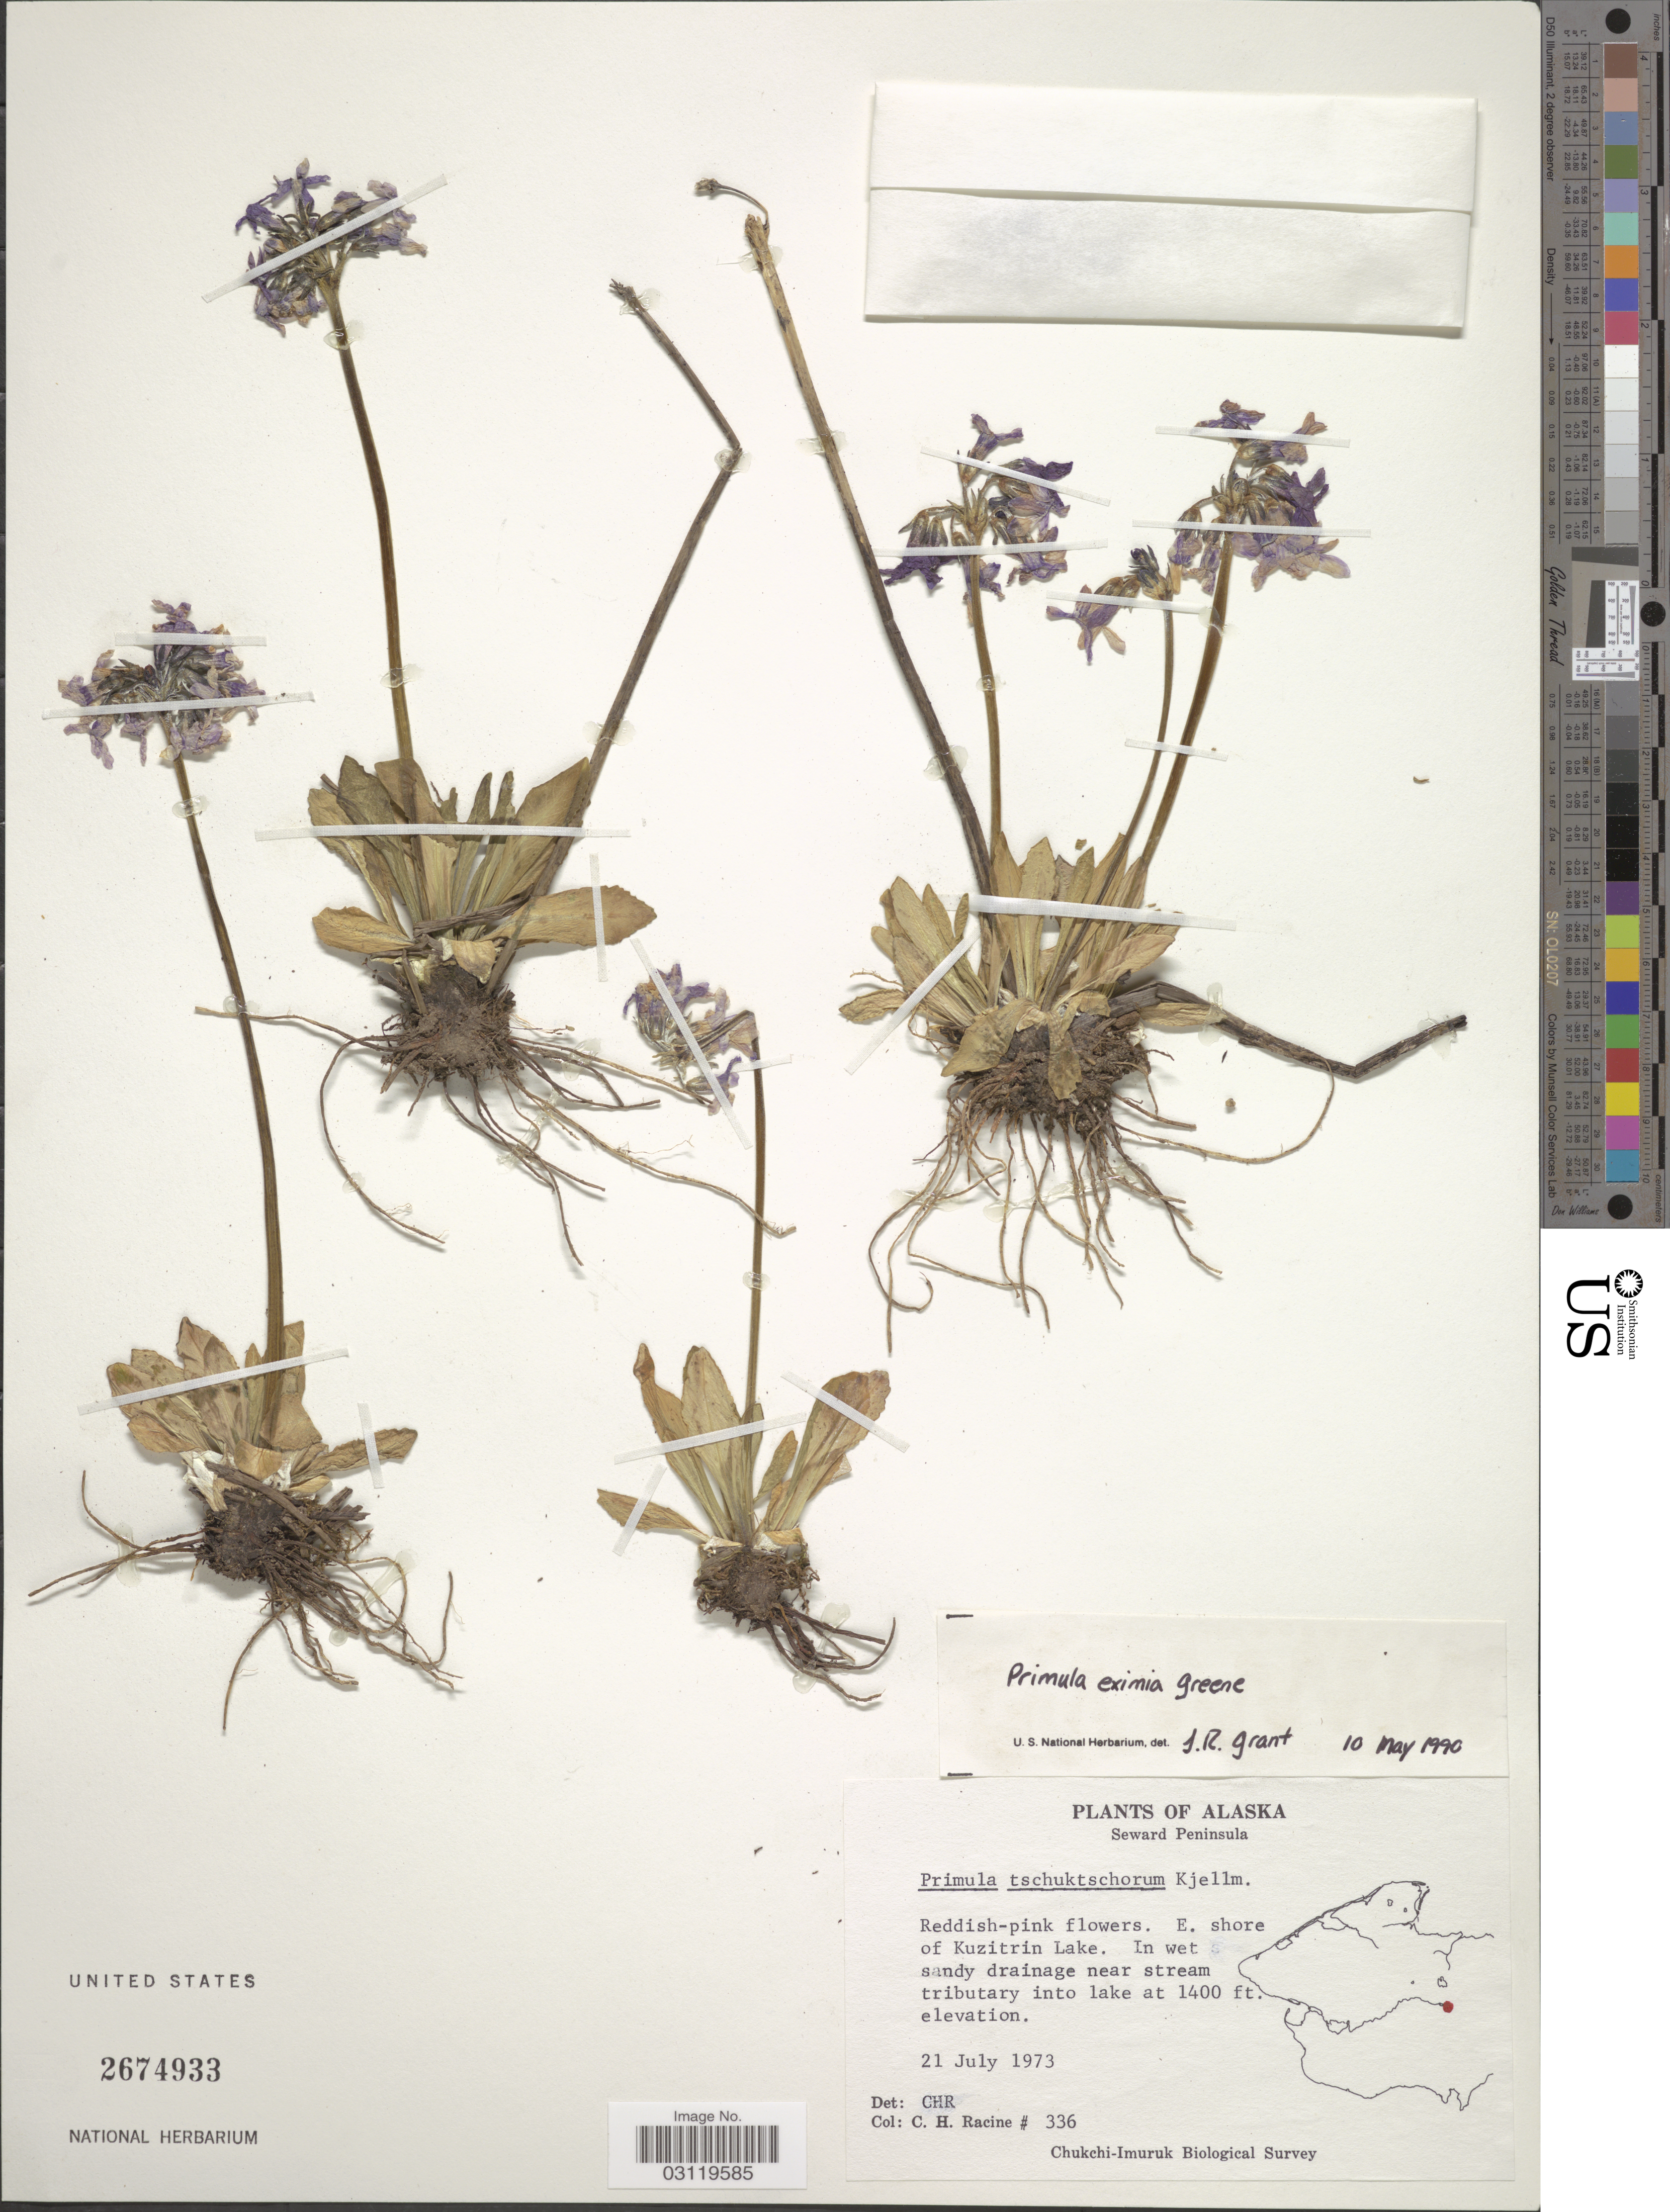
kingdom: Plantae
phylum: Tracheophyta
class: Magnoliopsida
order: Ericales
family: Primulaceae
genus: Primula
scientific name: Primula eximia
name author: Greene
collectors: C. Racine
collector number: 336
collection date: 1973-07-21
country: United States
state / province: Alaska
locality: Seward Peninsula, E. shore of Kuzitrin Lake.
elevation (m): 427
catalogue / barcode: US 2674933